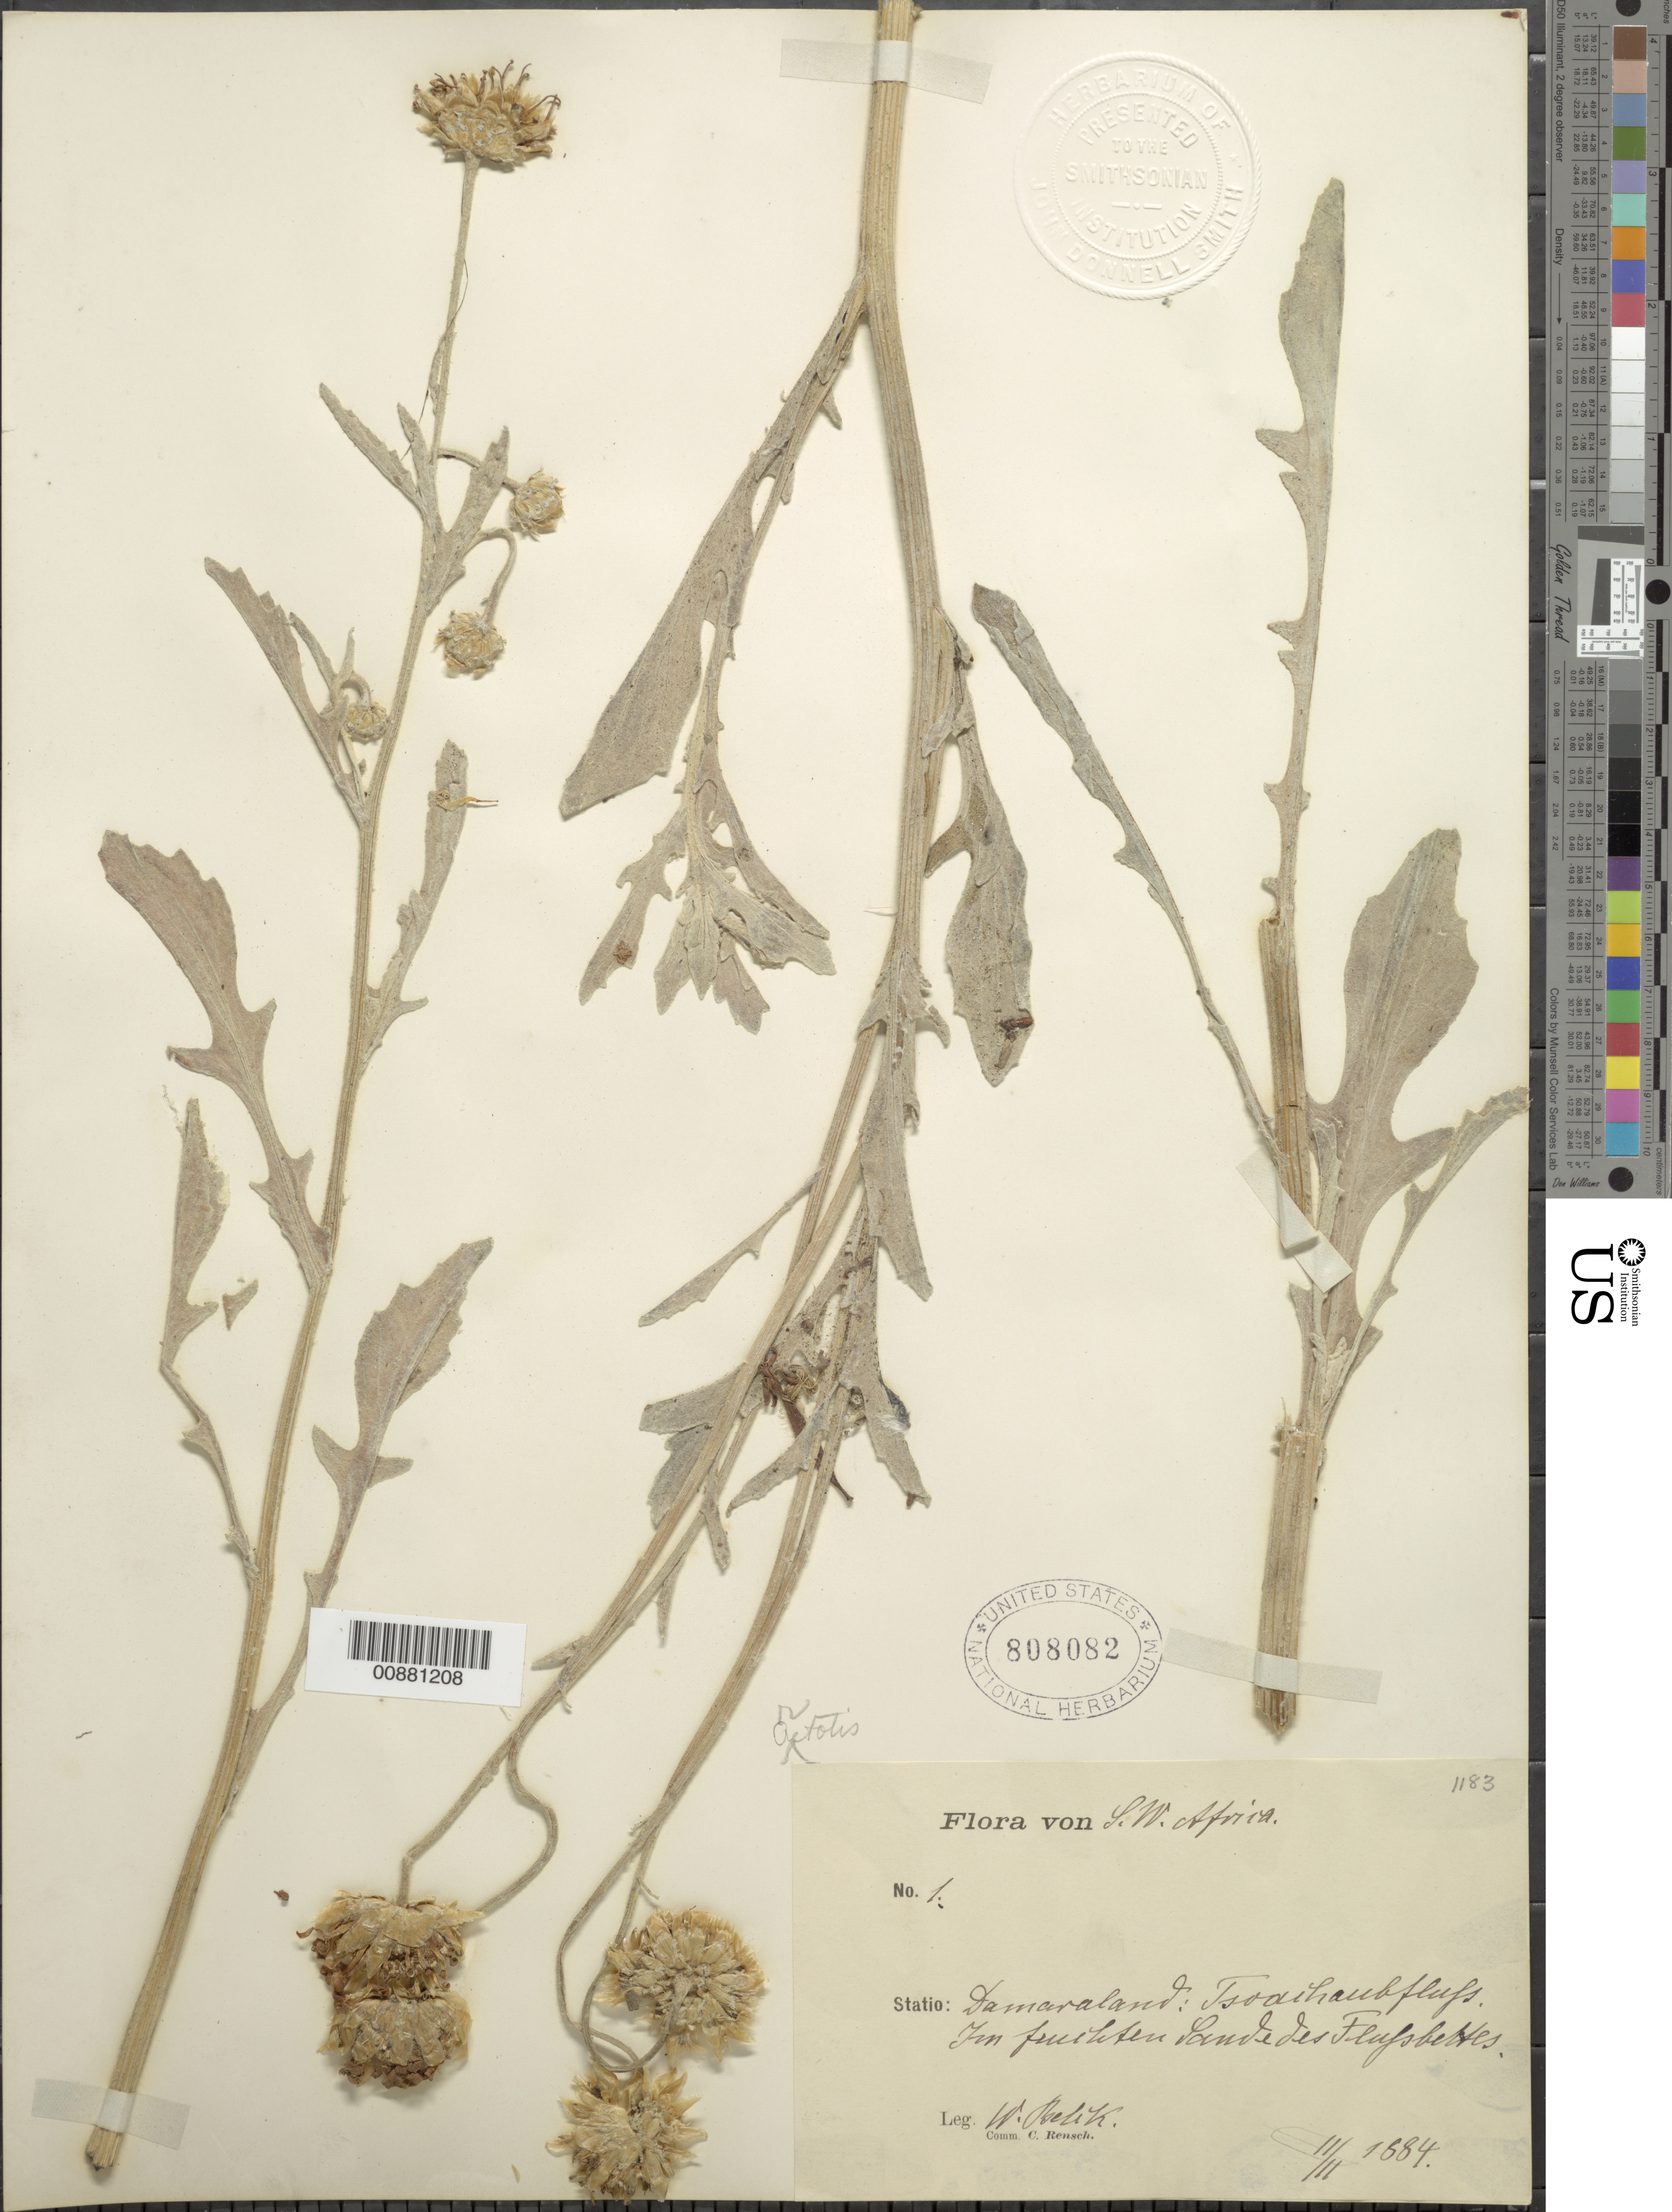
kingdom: Plantae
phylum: Tracheophyta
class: Magnoliopsida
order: Asterales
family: Asteraceae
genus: Arctotis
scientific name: Arctotis sp.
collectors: W. Belik & C. Rensch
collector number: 1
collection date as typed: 11 November 1884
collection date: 1884-11-11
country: South Africa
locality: Samaraland, Tsodihaubflufs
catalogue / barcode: US 808082